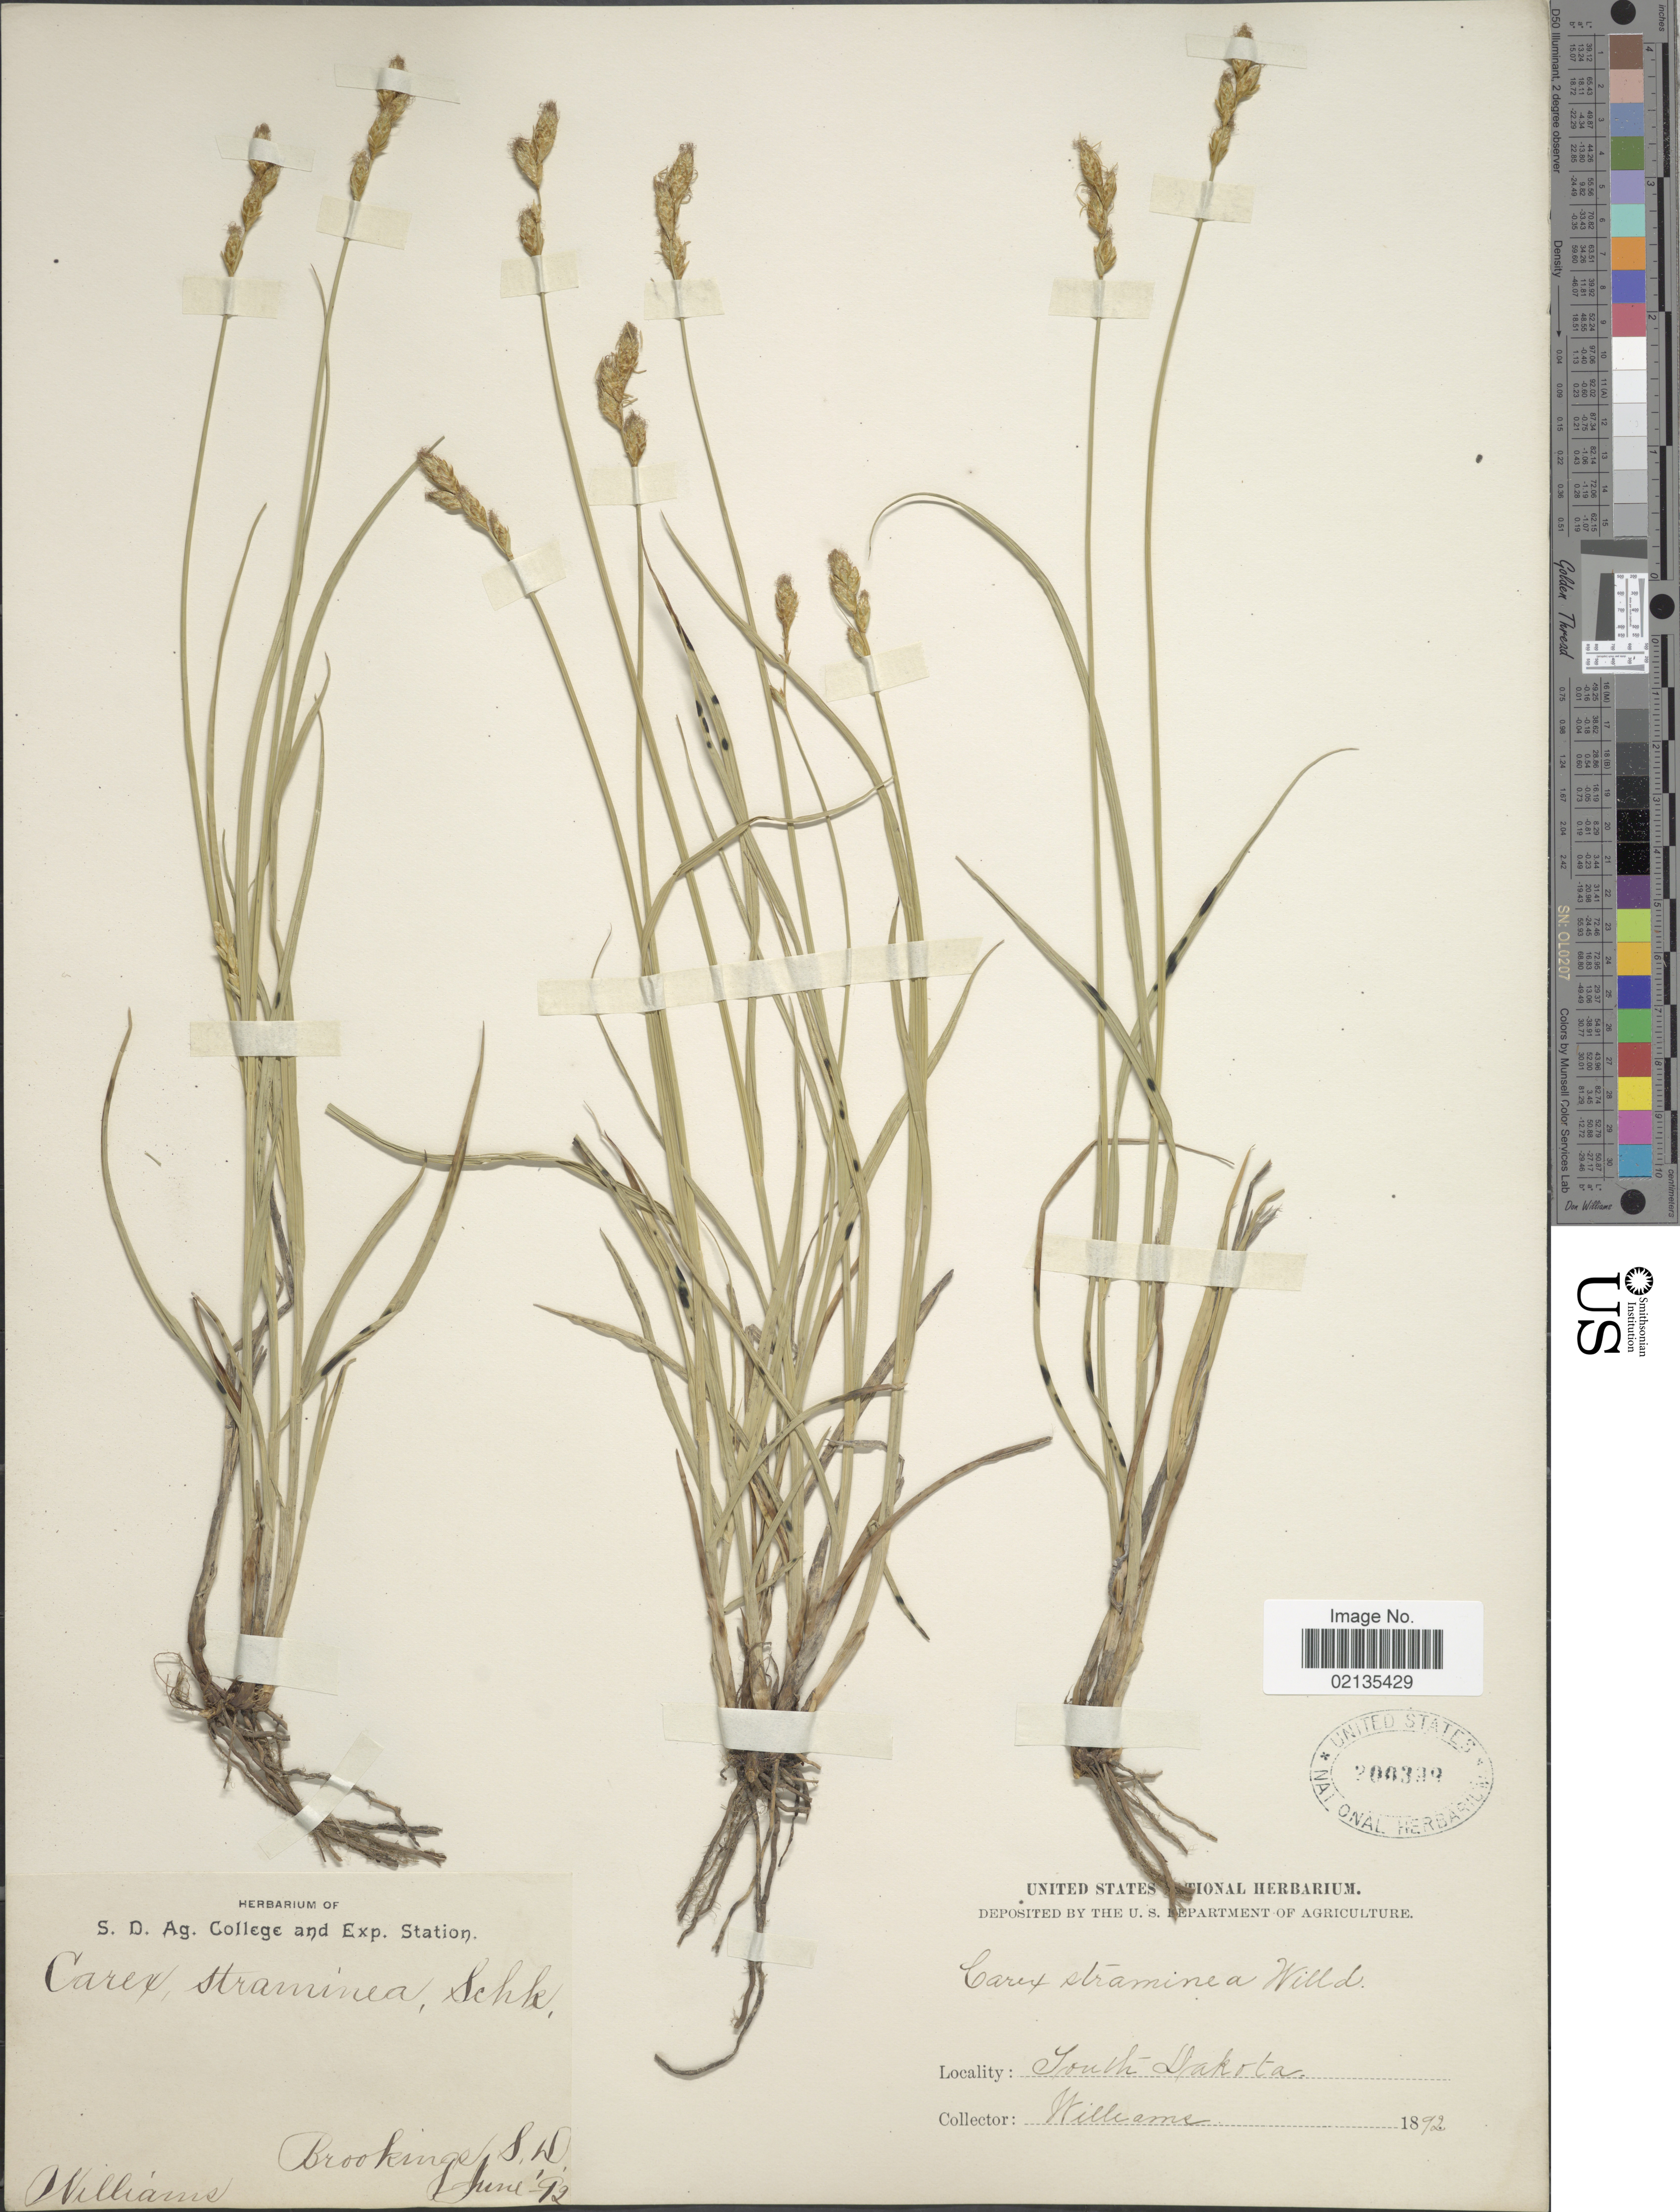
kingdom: Plantae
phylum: Tracheophyta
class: Liliopsida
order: Poales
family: Cyperaceae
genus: Carex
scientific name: Carex straminea Willd ex Schkuhr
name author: Willd. ex Schkuhr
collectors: -- Williams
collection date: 1892-06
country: United States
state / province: South Dakota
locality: Brookings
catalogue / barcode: US 200399